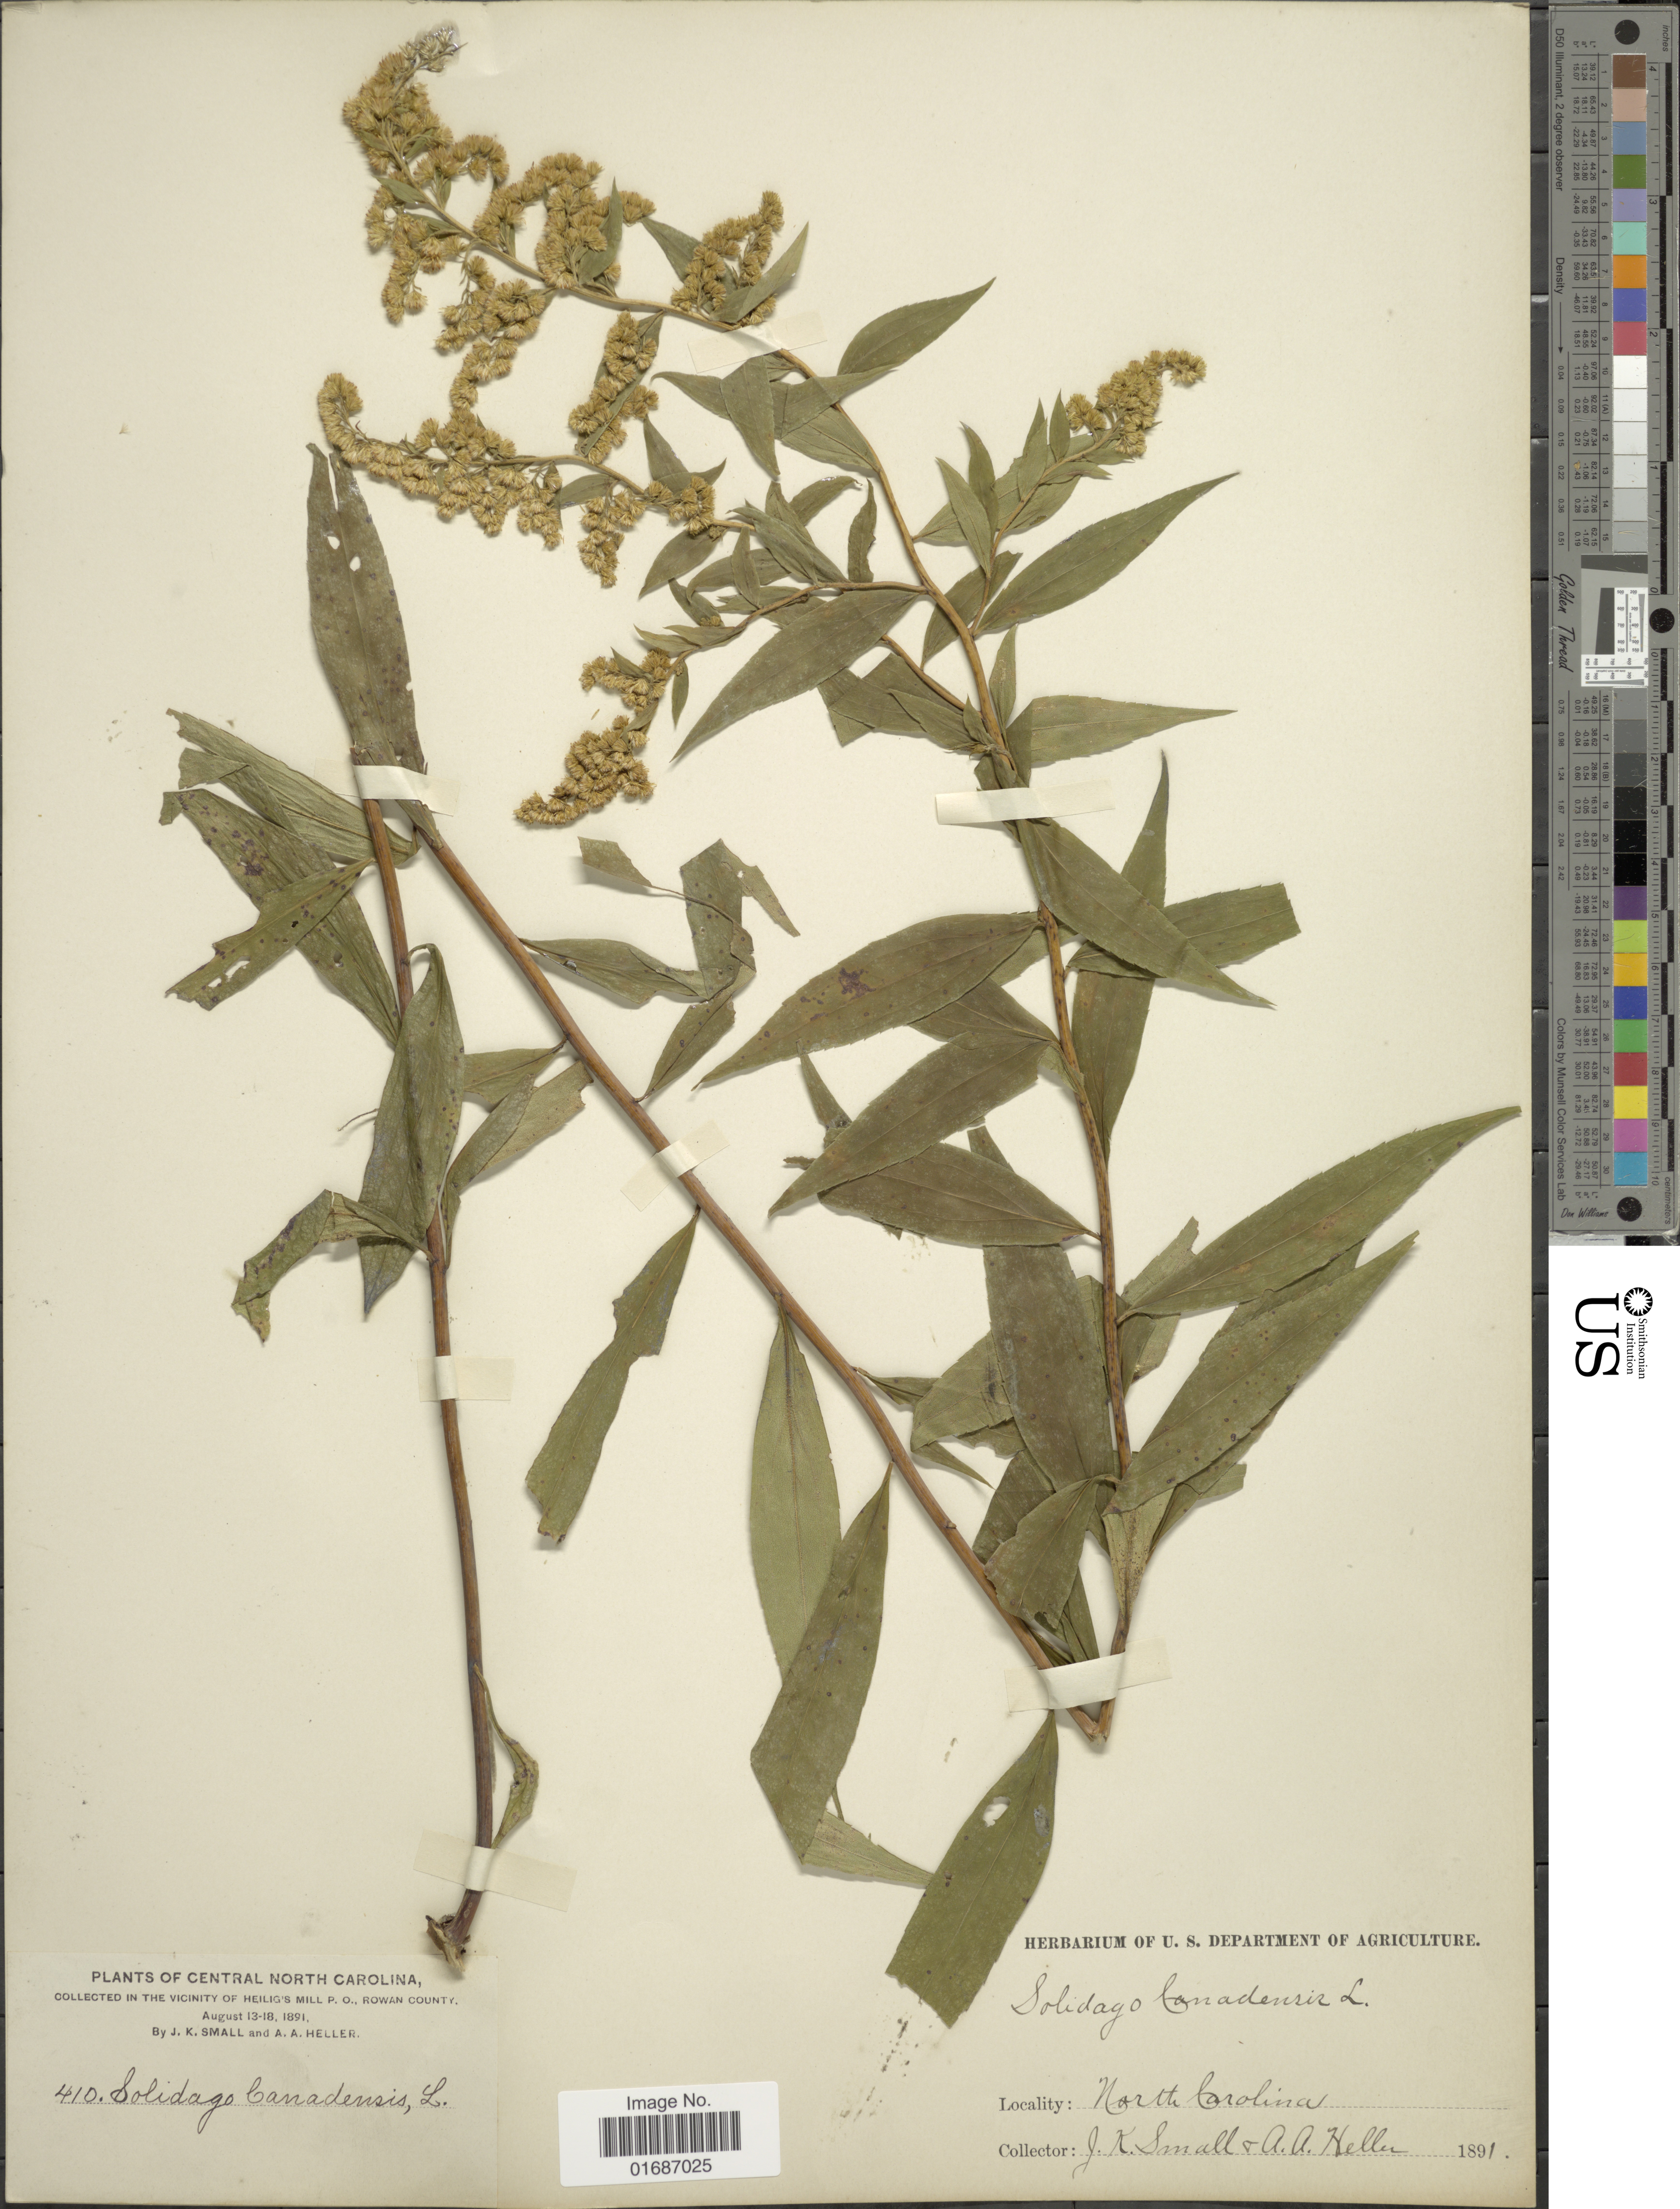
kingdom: Plantae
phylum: Tracheophyta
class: Magnoliopsida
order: Asterales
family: Asteraceae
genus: Solidago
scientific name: Solidago gigantea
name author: Aiton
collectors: J. K. Small & A. A. Heller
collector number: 410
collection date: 1891-08-13/1891-08-18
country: United States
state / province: North Carolina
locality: Collected in the vicinity of Heilig's Mill, P. O., Rowan County